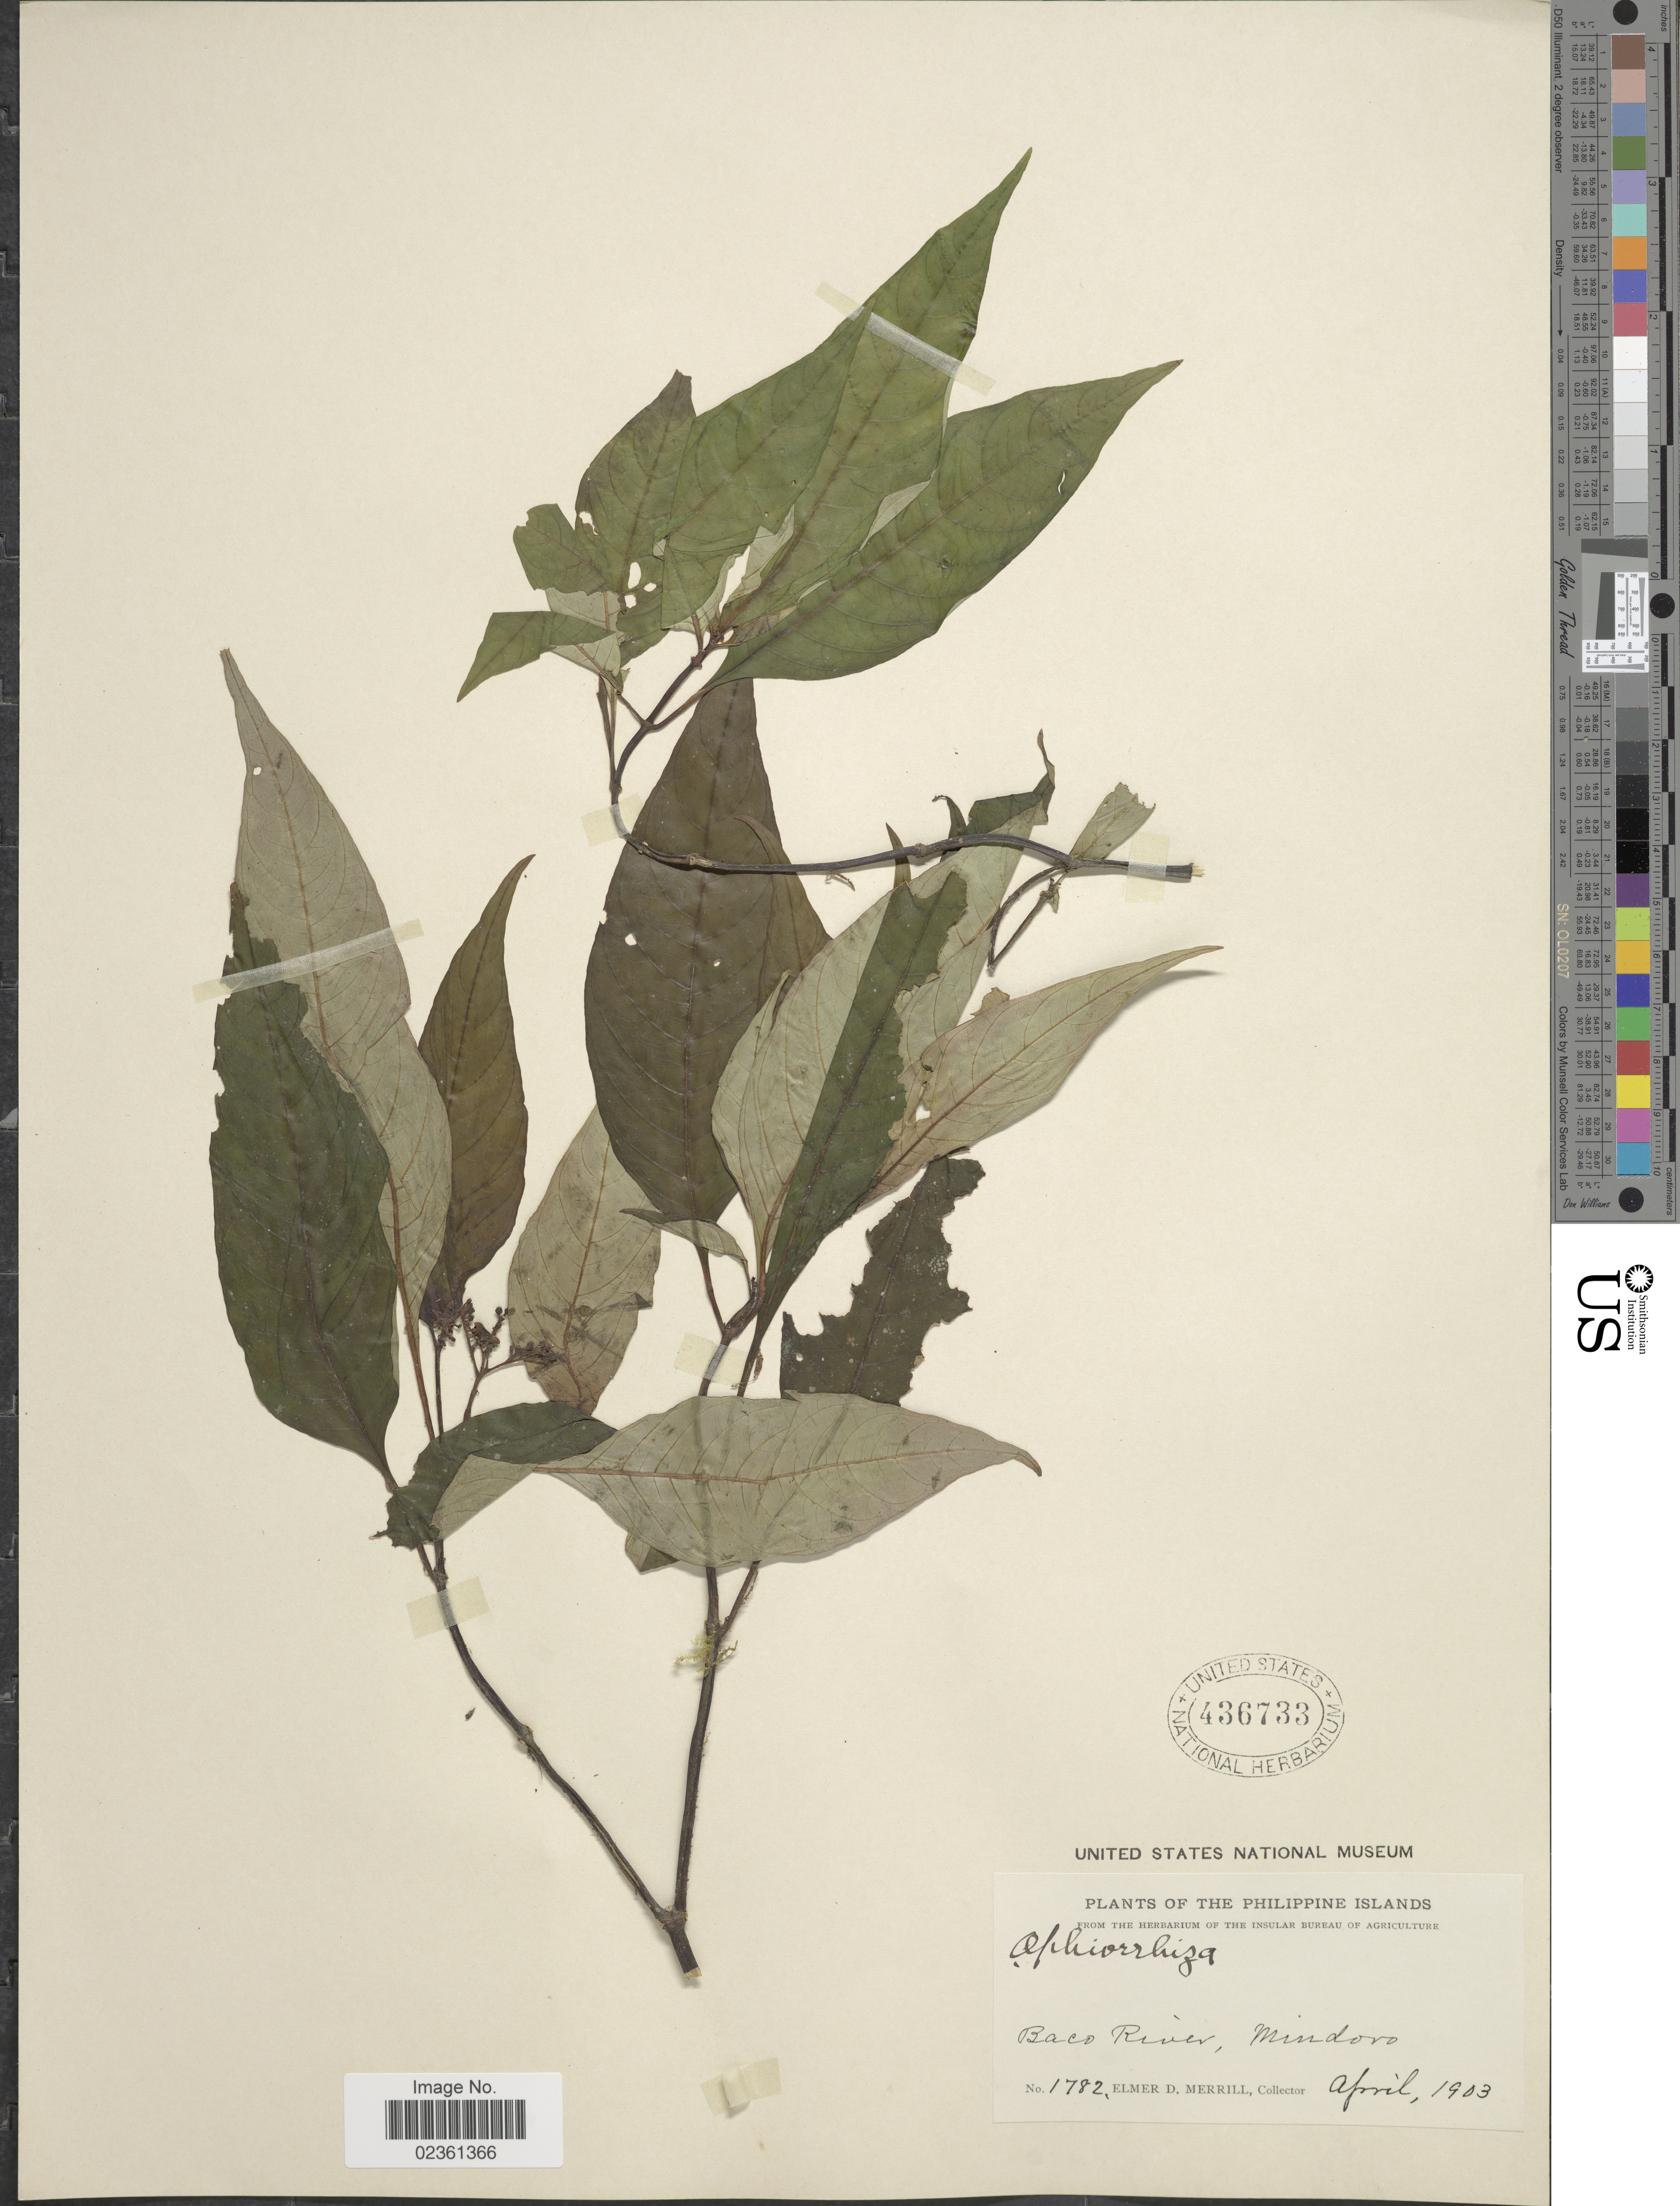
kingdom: Plantae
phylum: Tracheophyta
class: Magnoliopsida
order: Gentianales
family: Rubiaceae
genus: Ophiorrhiza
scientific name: Ophiorrhiza oblongifolia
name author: DC.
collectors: E. D. Merrill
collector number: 1782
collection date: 1903-04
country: Philippines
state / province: Mimaropa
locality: The Philippine Islands, Baco River, Mindoro.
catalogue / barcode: US 436733